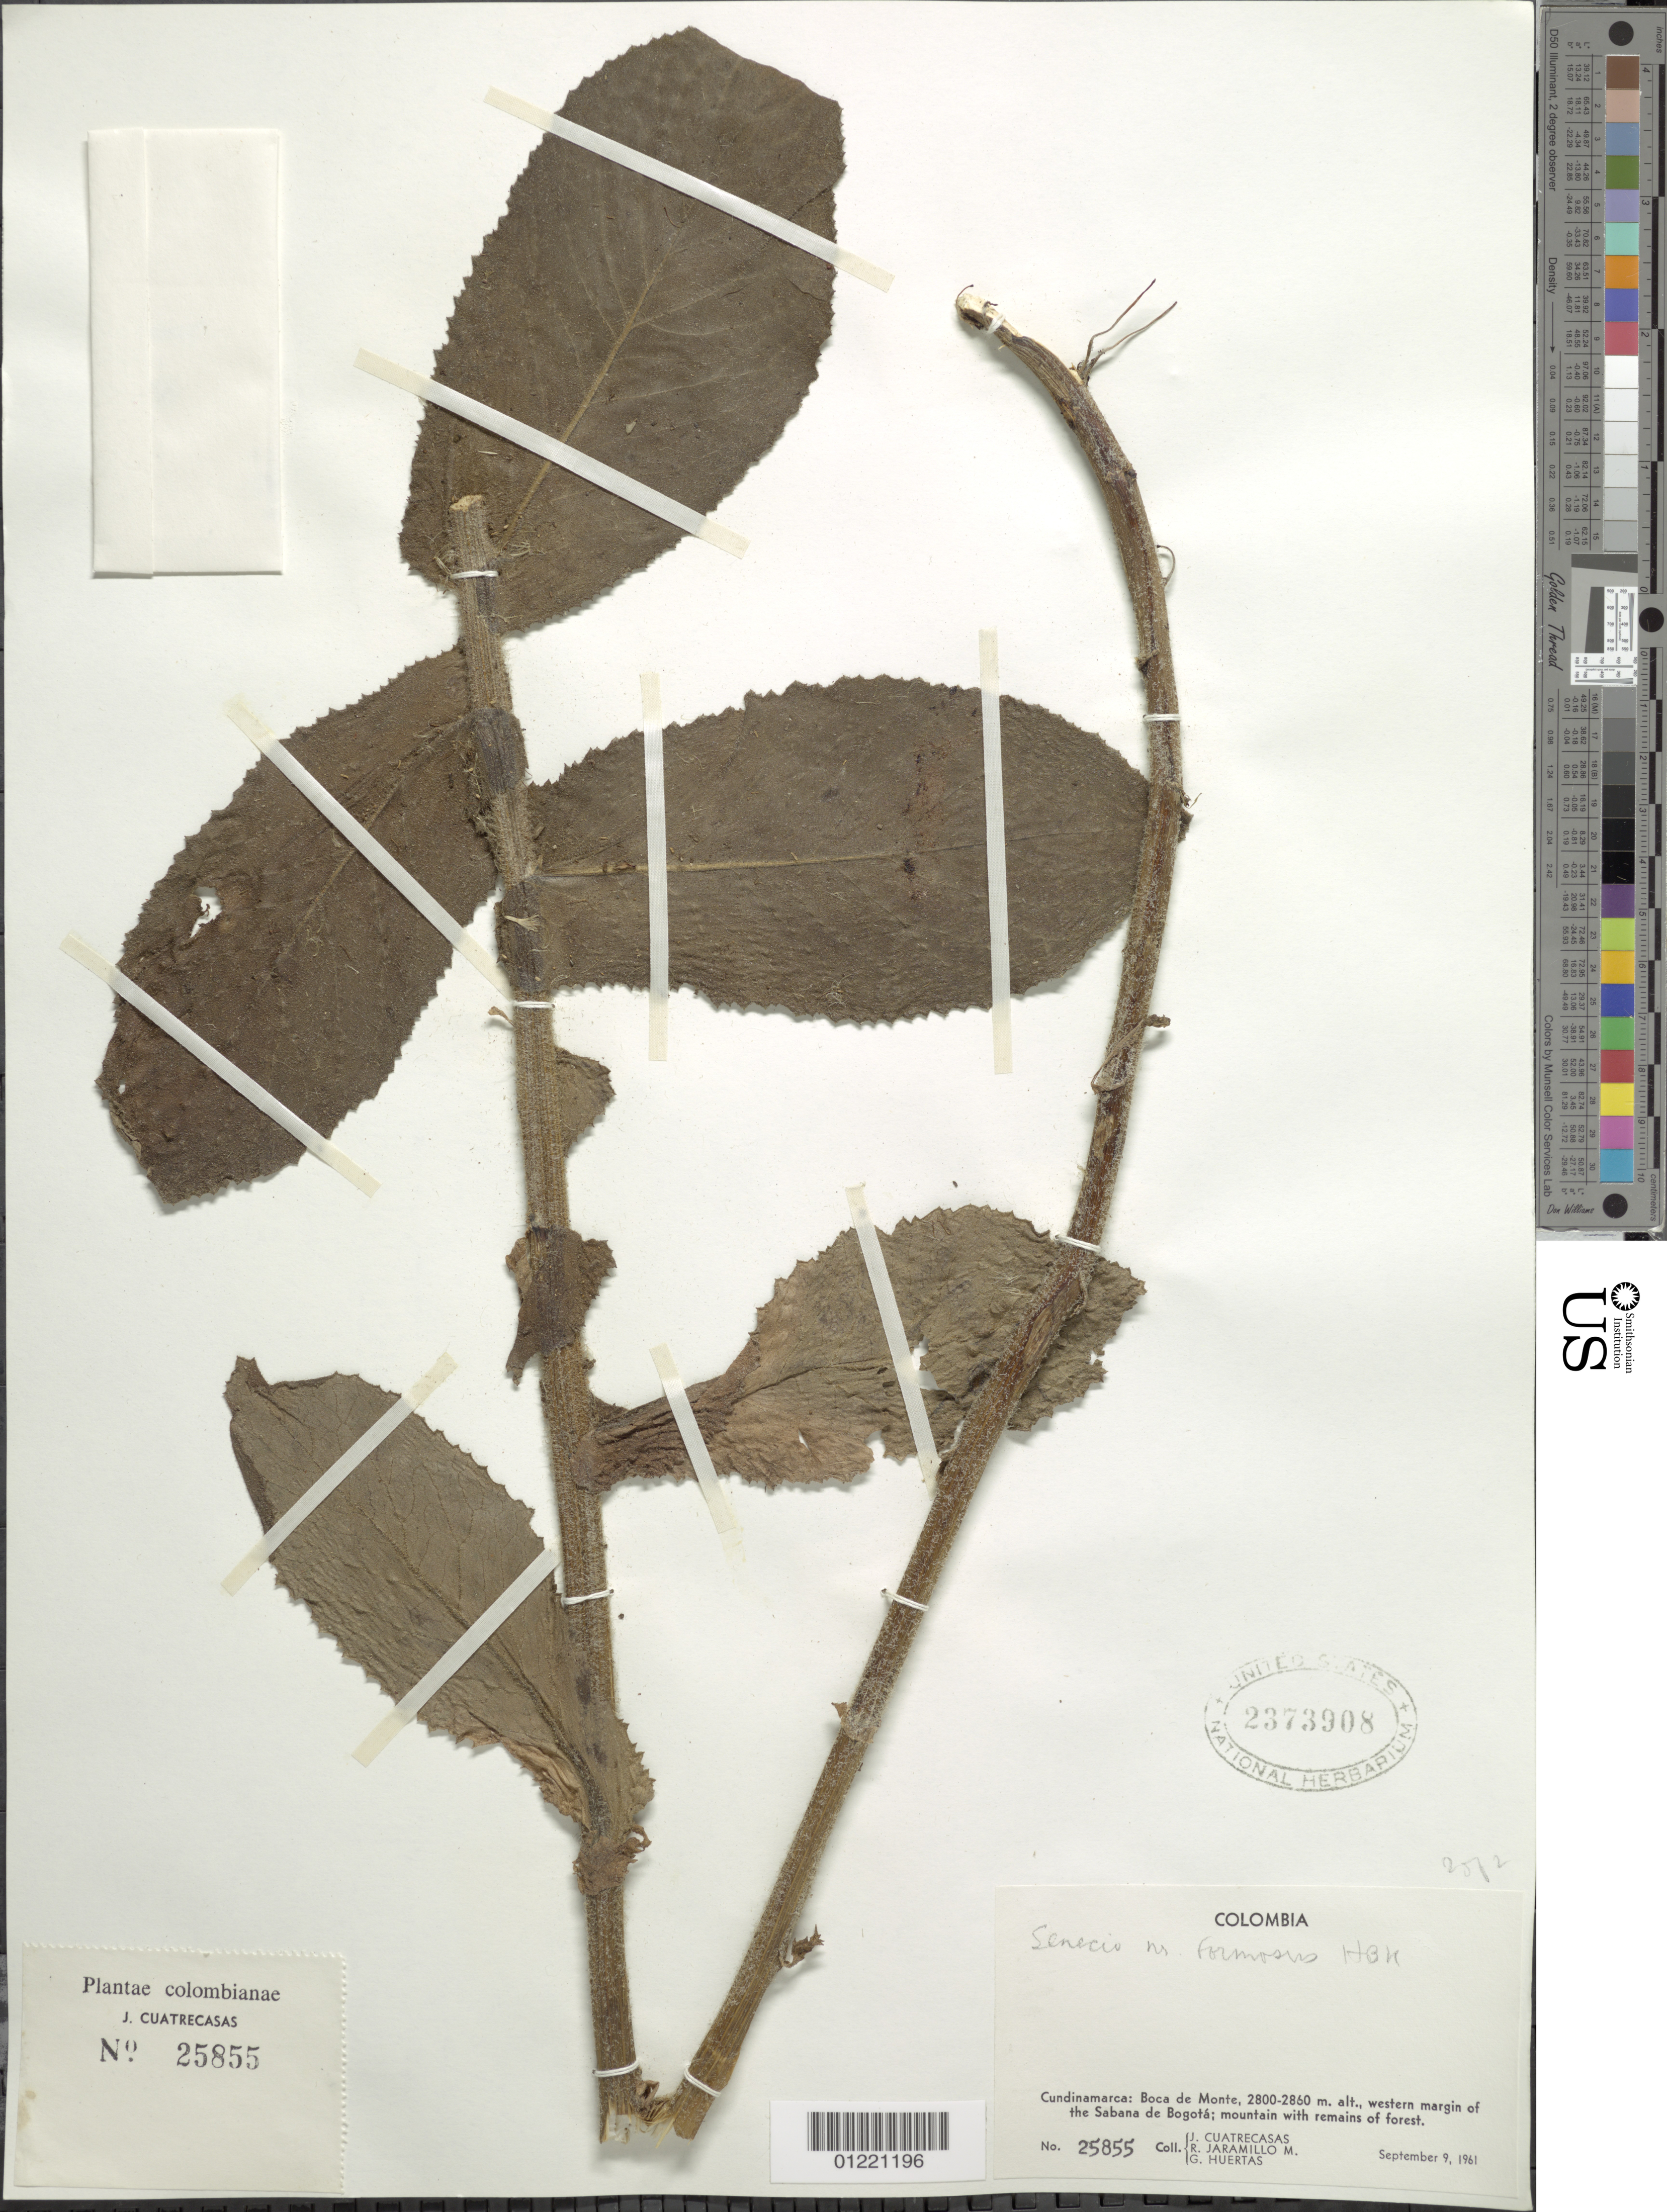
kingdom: Plantae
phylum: Tracheophyta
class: Magnoliopsida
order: Asterales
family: Asteraceae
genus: Senecio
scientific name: Senecio wedglacialis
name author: Cuatrec.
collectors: J. Cuatrecasas, R. Jaramillo M. & G. Huertas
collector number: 25855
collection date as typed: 9 September 1961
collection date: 1961-09-09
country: Colombia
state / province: Cundinamarca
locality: Boca de Monte, W margin of the Sabana de Bogota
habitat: mountain with remains of forest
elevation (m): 2800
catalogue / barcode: US 2373908